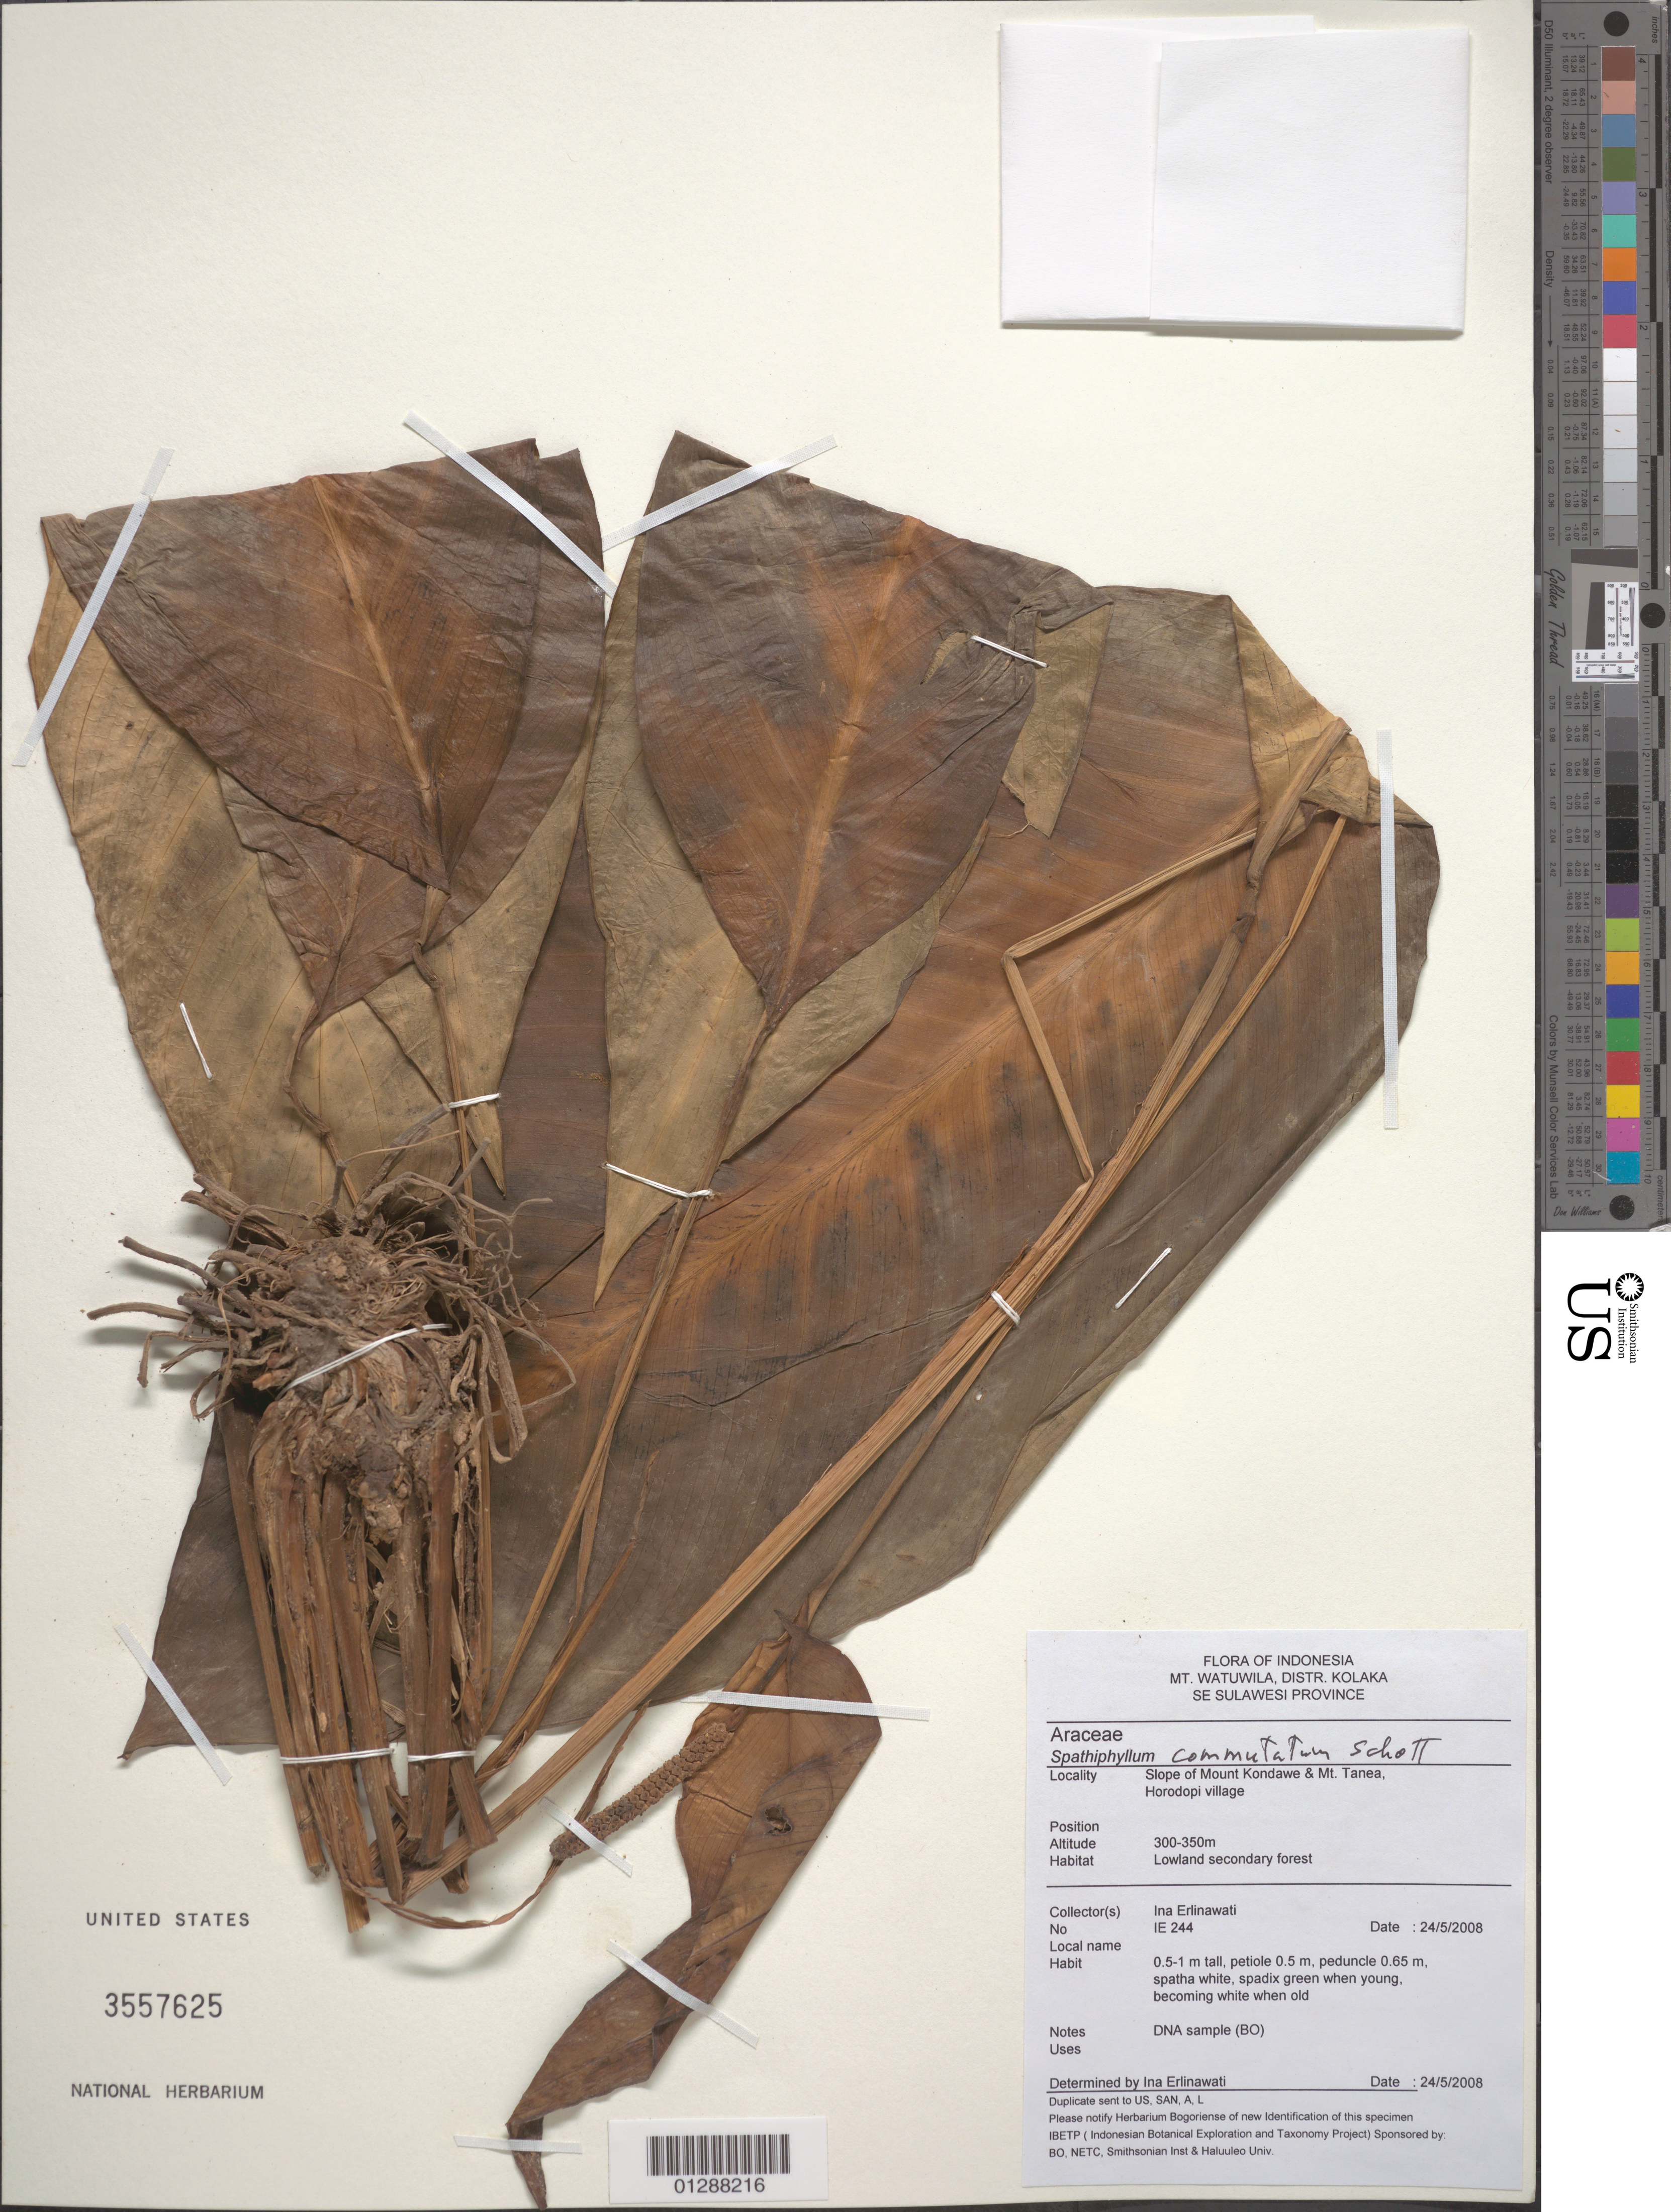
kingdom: Plantae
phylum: Tracheophyta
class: Liliopsida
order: Alismatales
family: Araceae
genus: Spathiphyllum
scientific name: Spathiphyllum commutatum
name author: Schott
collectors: I. Erlinawati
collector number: IE 244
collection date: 2008-05-24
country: Indonesia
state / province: Sulawesi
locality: Mt. Watuwila, Distr. Kolaka. SE Sulawesi Province. Slope of Mount Kondawe & Mt. Tanea, Horodopi village.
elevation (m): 300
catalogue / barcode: US 3557625